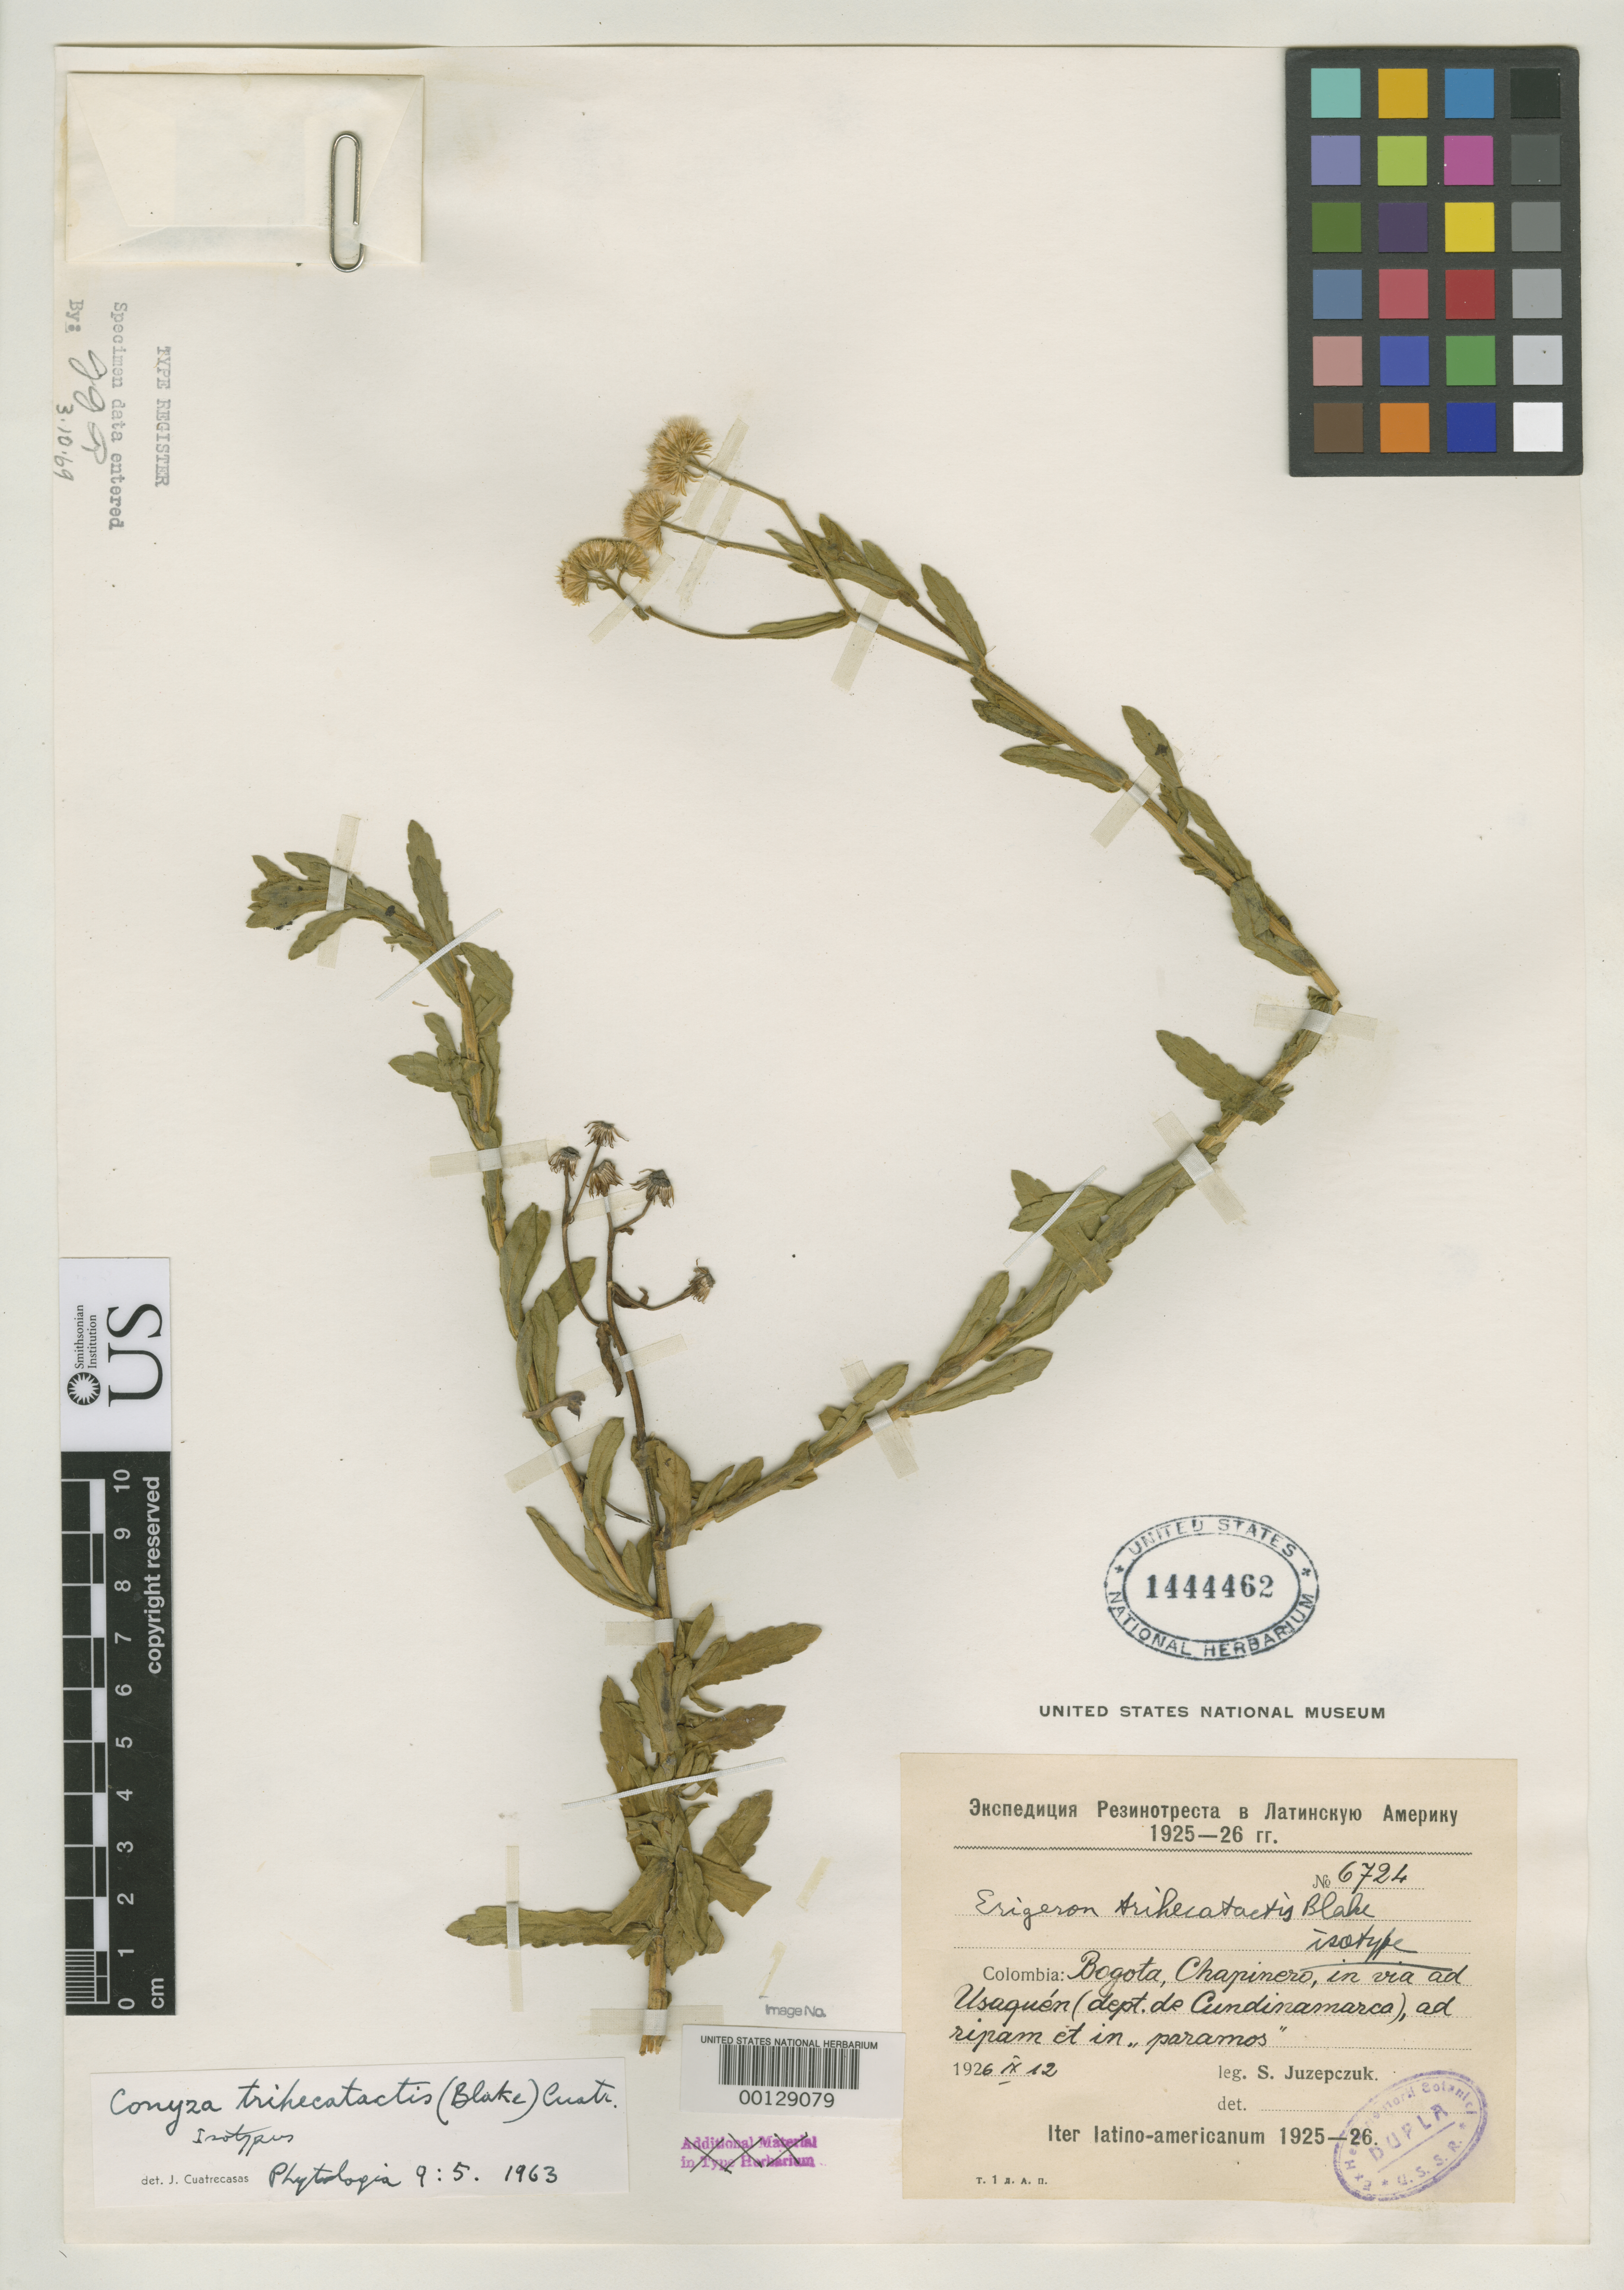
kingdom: Plantae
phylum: Tracheophyta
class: Magnoliopsida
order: Asterales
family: Asteraceae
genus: Erigeron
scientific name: Erigeron trihecatactis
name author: S.F. Blake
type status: Isotype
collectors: S. V. Juzepczuk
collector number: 6724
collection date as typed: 12 Nov 1926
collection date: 1926-11-12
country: Colombia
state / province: Bogota D.C.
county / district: Bogotá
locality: Chapinero.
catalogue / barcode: US 1444462